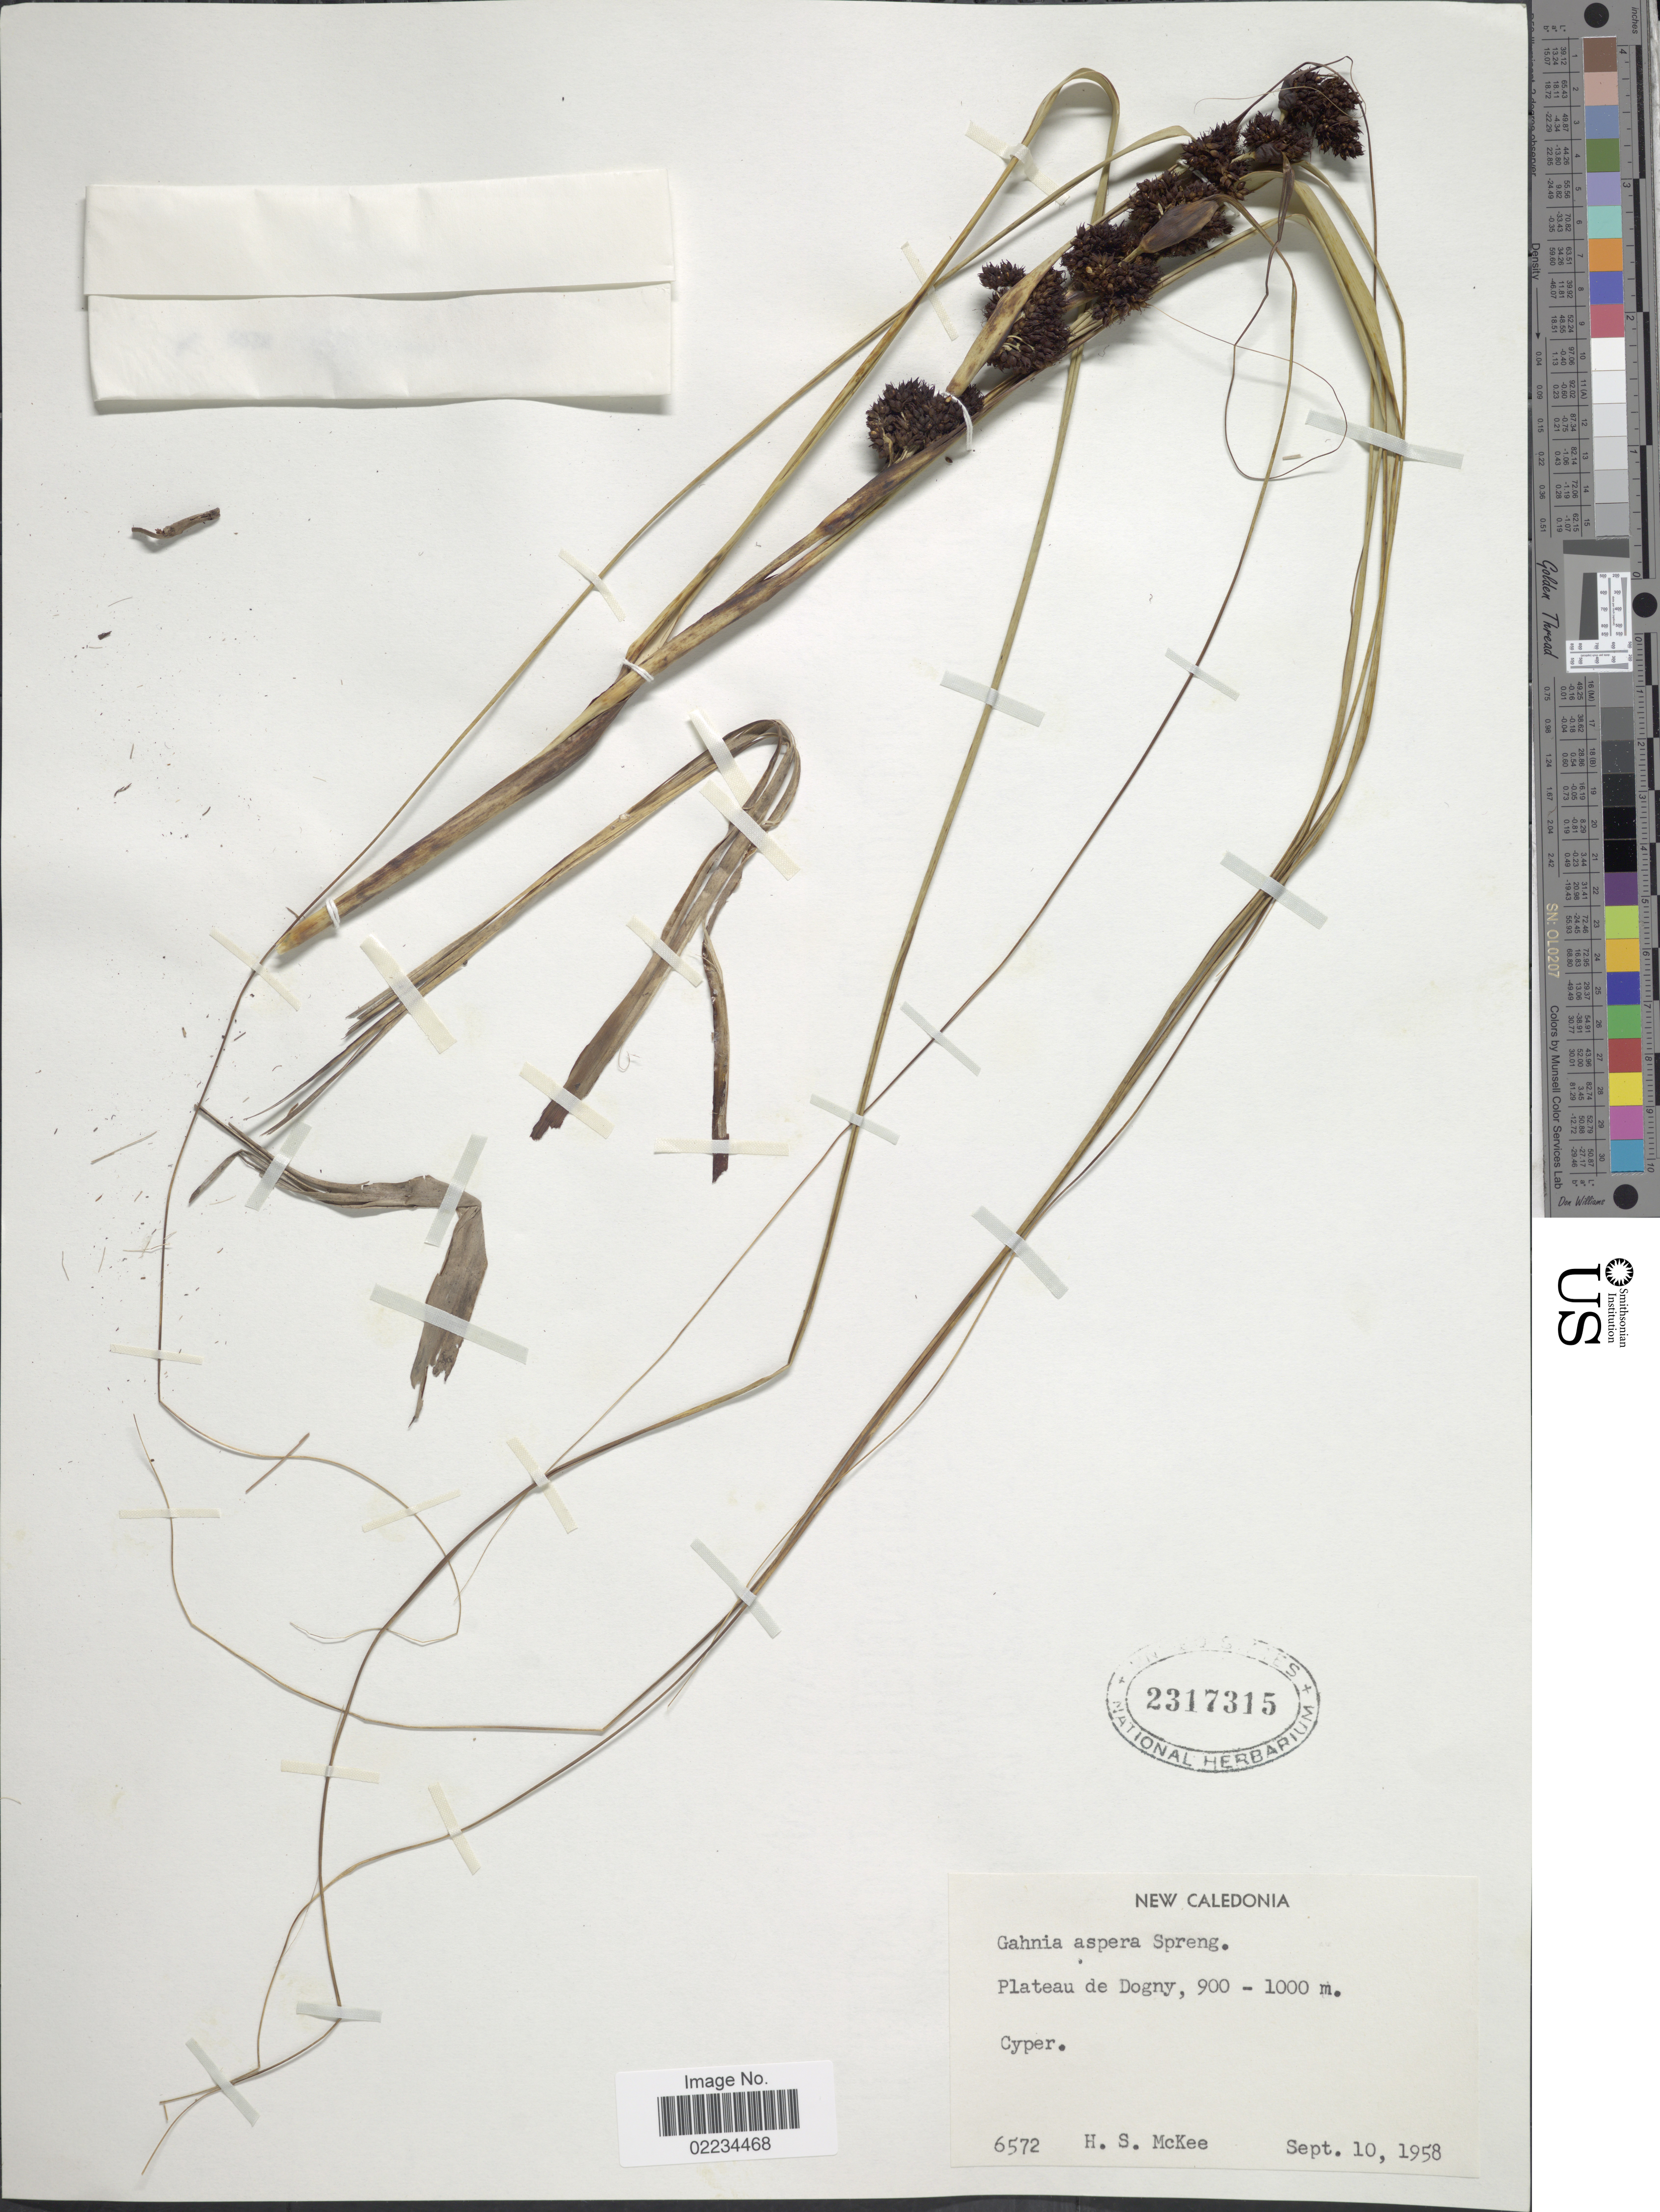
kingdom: Plantae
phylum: Tracheophyta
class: Liliopsida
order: Poales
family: Cyperaceae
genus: Gahnia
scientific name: Gahnia aspera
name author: (R. Br.) Spreng.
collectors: H. S. McKee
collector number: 6572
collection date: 1958-09-10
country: New Caledonia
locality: Plateau de Dogny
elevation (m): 900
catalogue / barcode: US 2317315